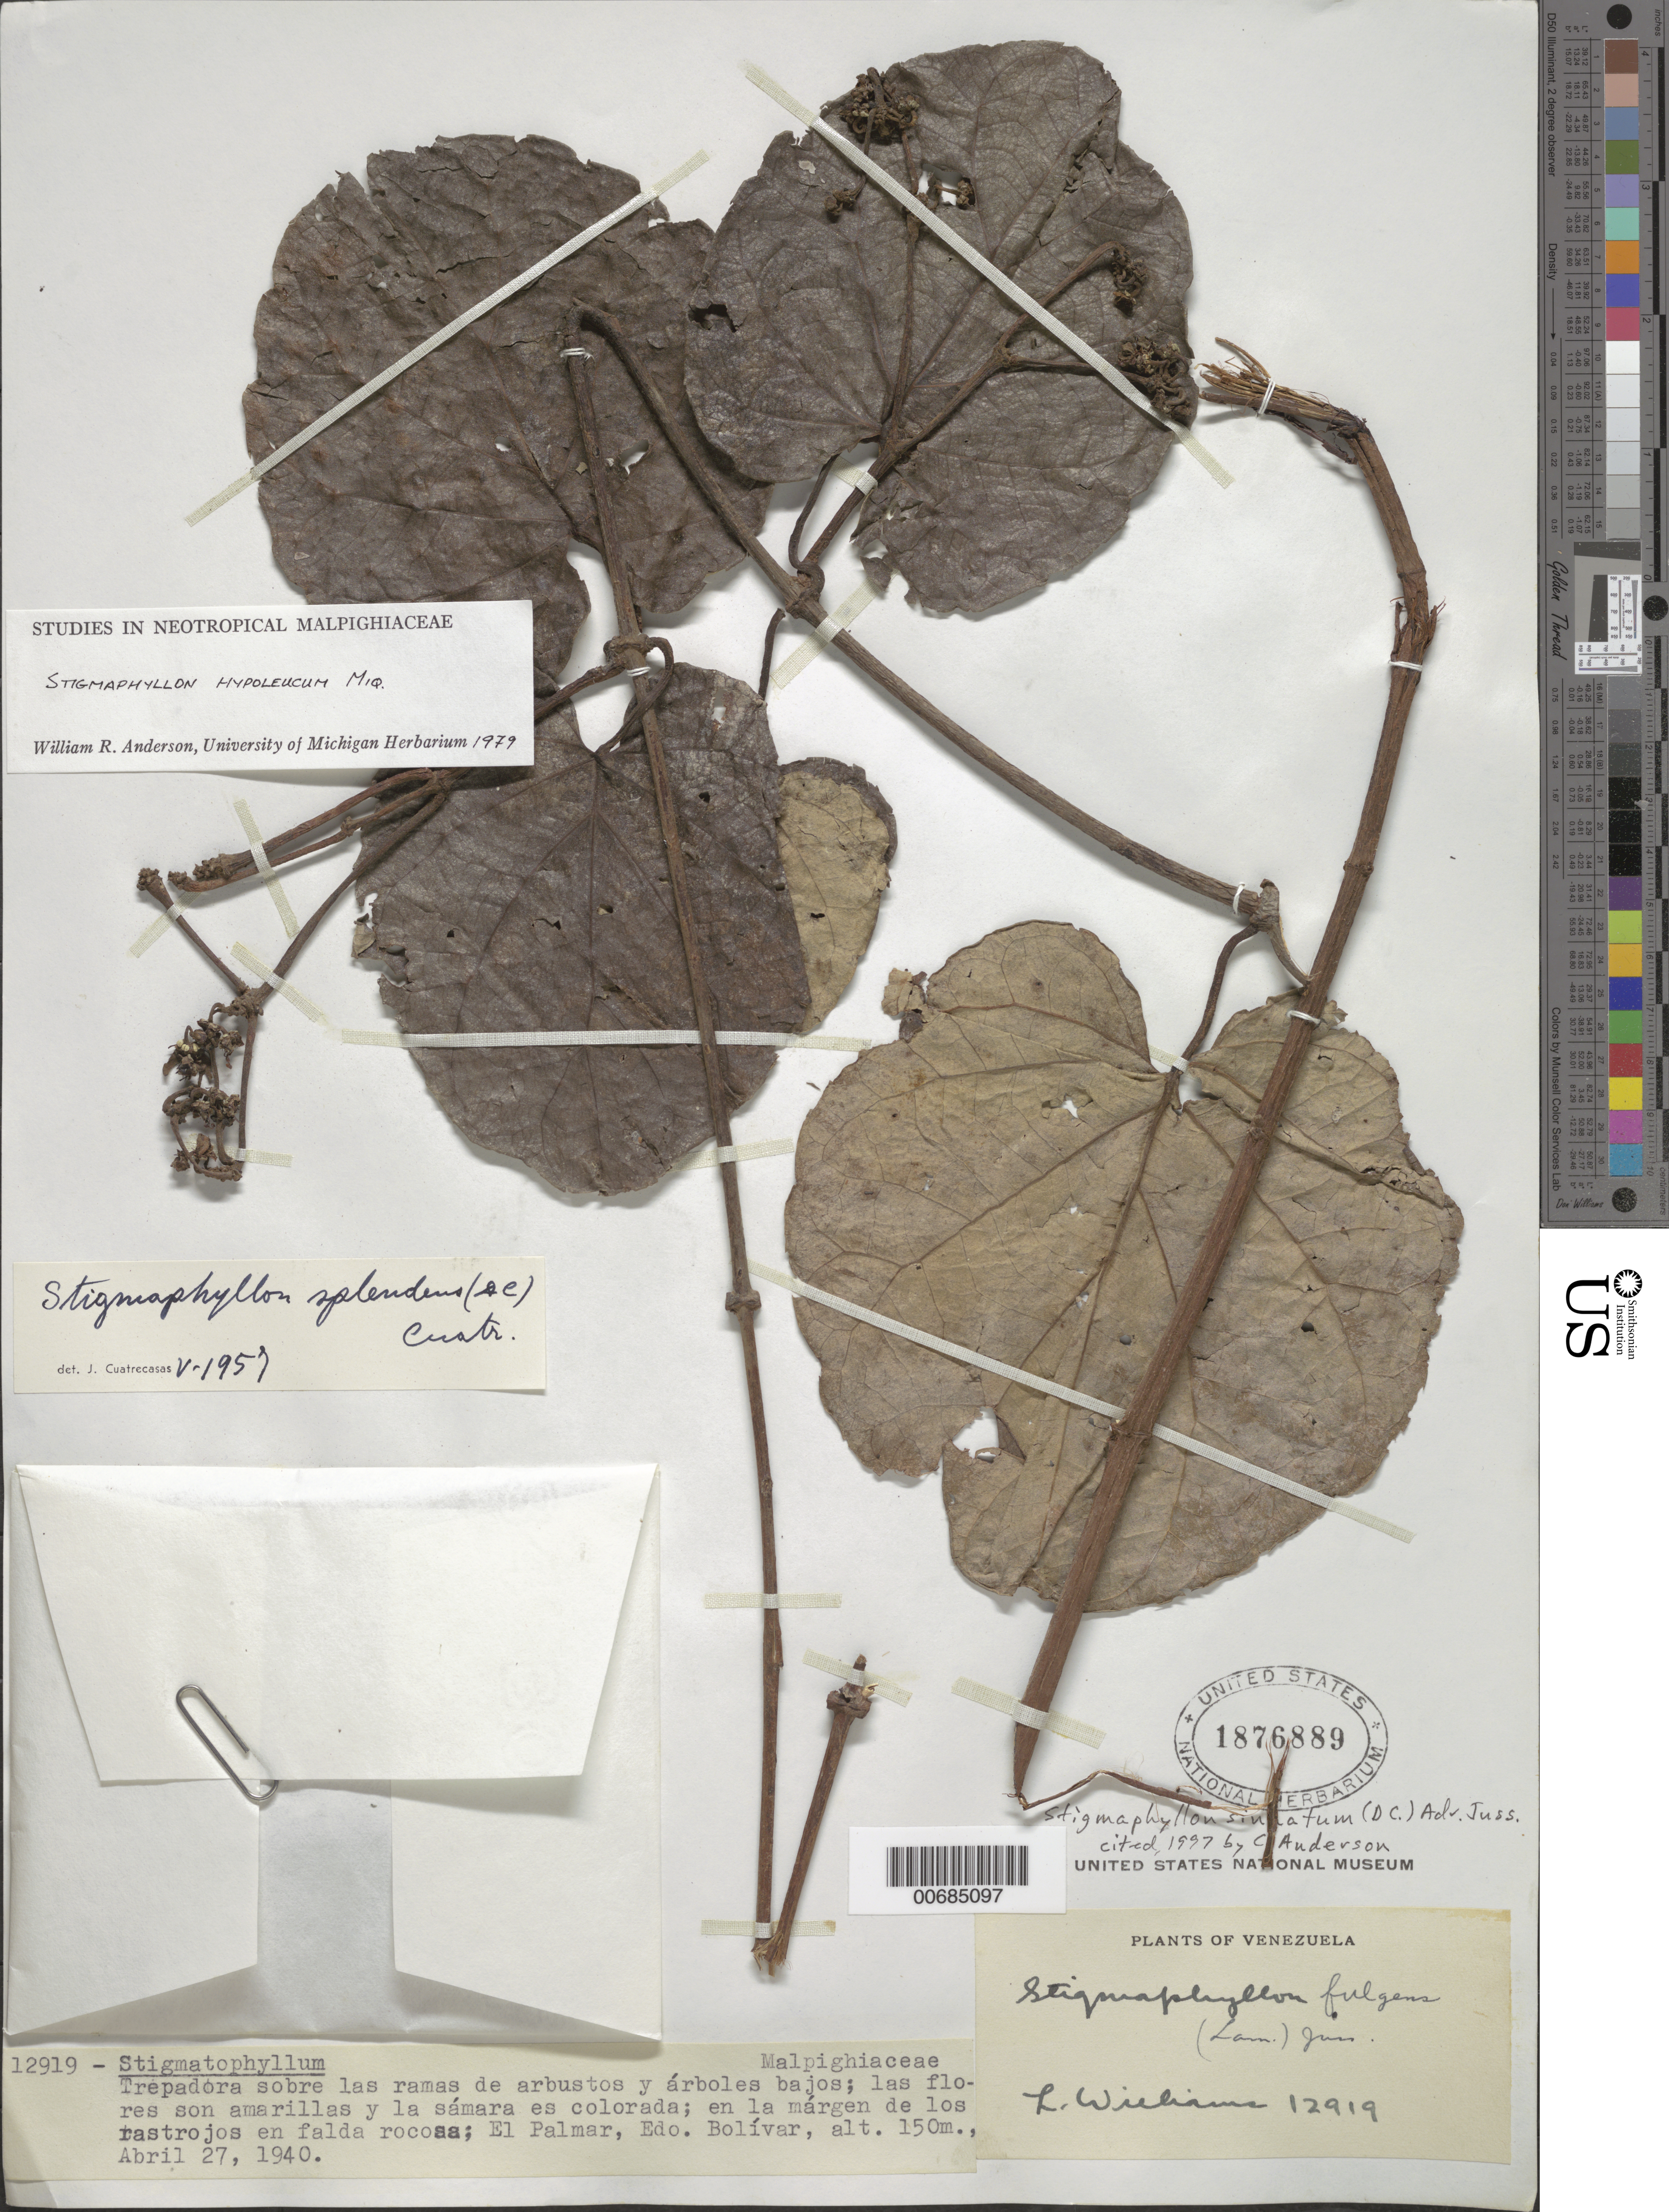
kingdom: Plantae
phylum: Tracheophyta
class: Magnoliopsida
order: Malpighiales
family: Malpighiaceae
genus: Stigmaphyllon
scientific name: Stigmaphyllon sinuatum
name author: (DC.) A. Juss.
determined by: Anderson, C.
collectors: Ll. Williams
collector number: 12919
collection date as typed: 27-Apr-40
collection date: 1940-04-27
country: Venezuela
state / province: Bolívar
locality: El Palmar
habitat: Margen de los rastrojos en falda rocosa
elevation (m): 150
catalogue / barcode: US 1876889